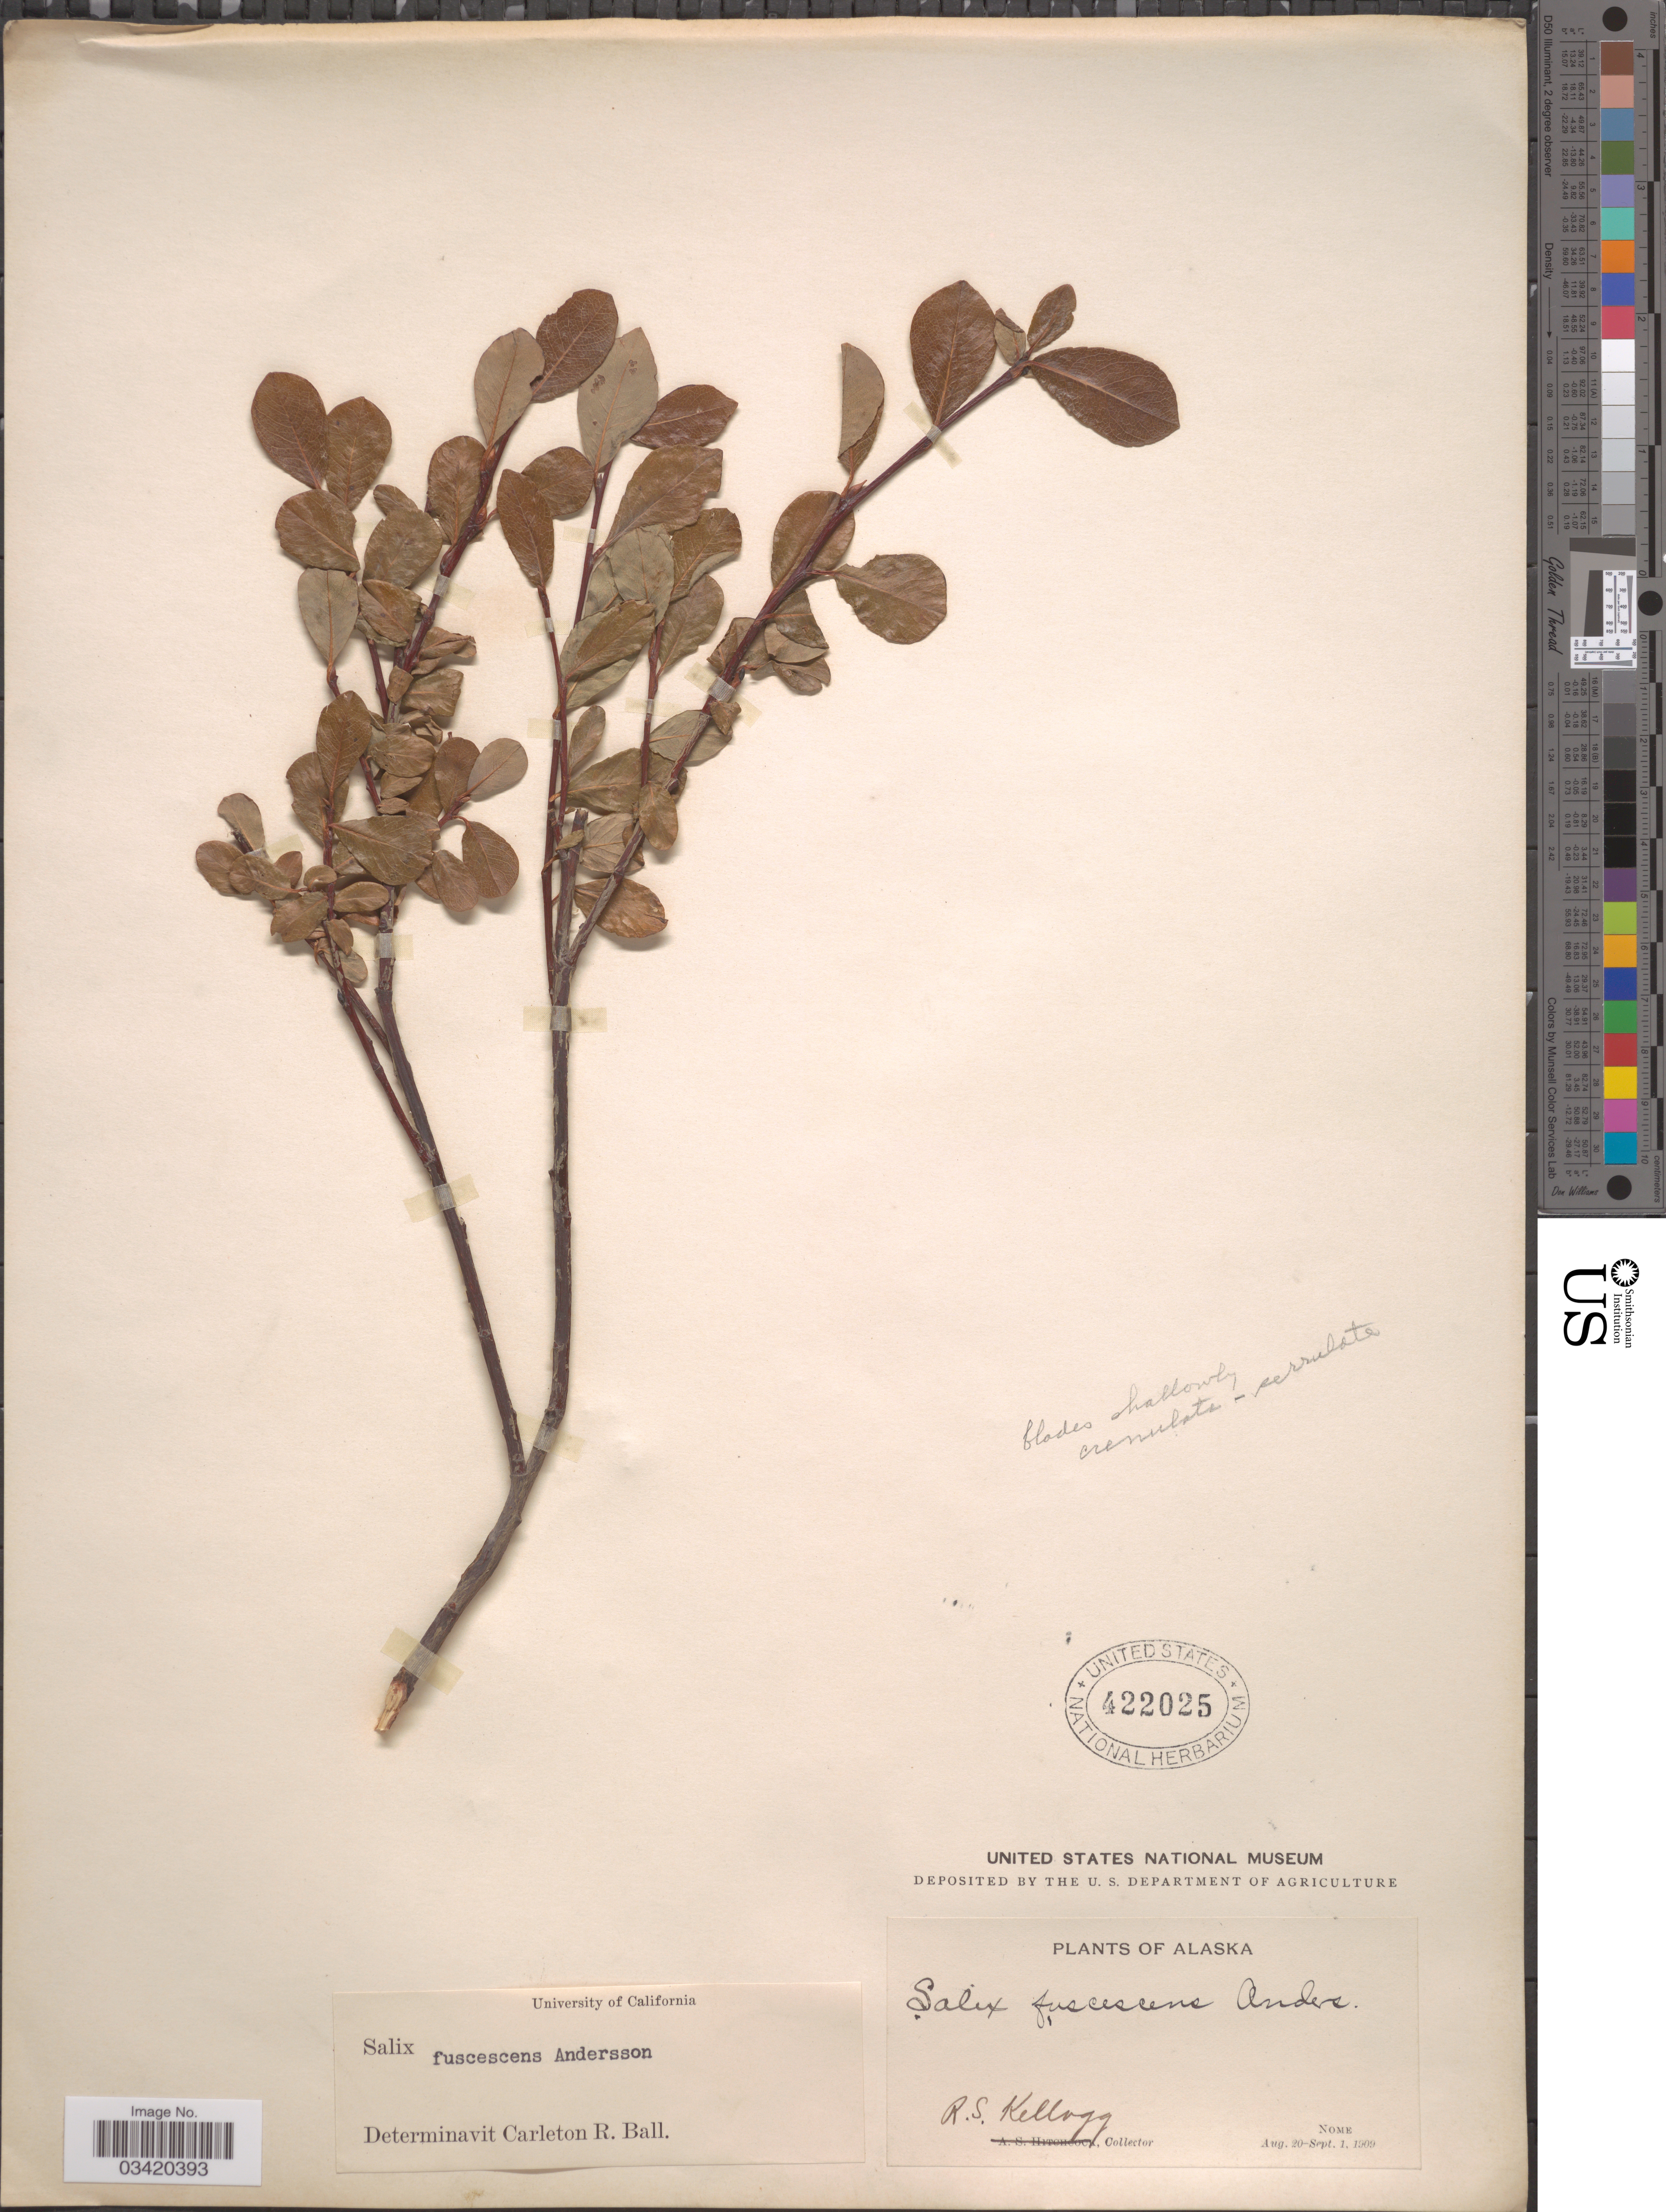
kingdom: Plantae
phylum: Tracheophyta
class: Magnoliopsida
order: Malpighiales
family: Salicaceae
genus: Salix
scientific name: Salix fuscescens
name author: Andersson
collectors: R. Kellogg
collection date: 1909-08-20/1909-09-01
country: United States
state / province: Alaska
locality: Nome.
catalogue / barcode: US 422025